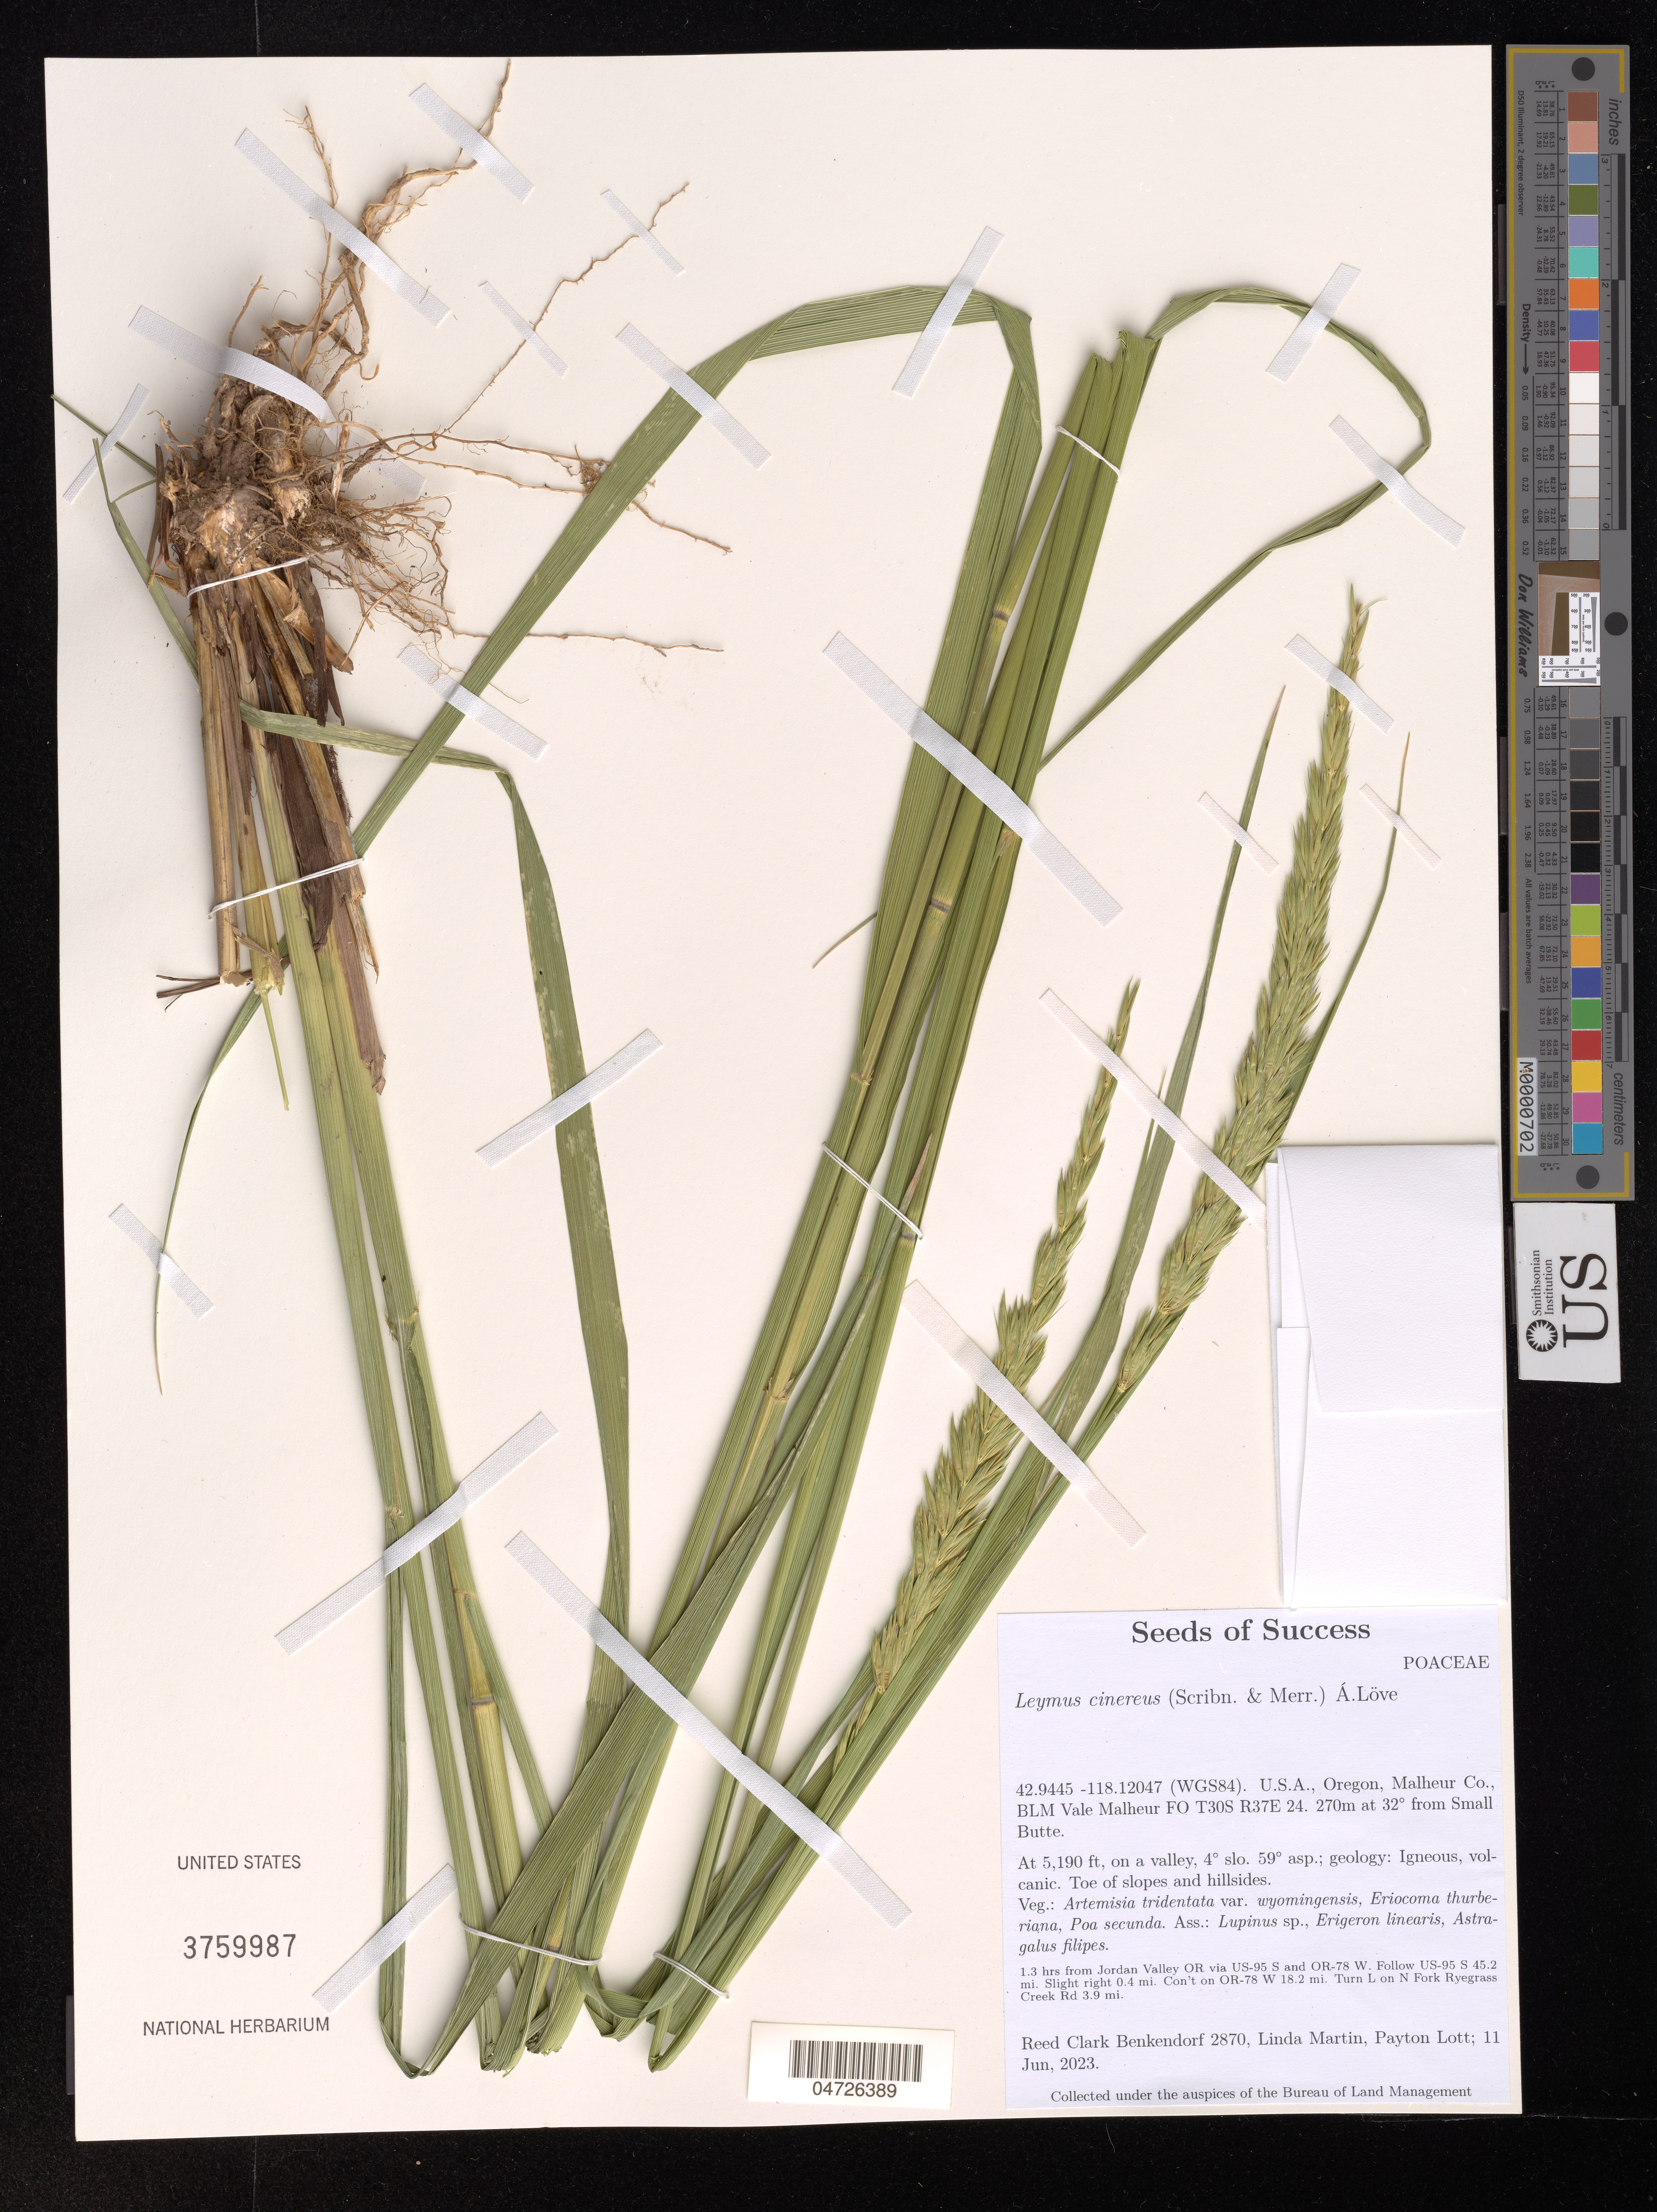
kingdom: Plantae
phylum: Tracheophyta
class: Liliopsida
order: Poales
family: Poaceae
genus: Leymus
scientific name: Leymus cinereus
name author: (Scribn. & Merr.) Á. Löve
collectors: R. Benkendorf, L. Martin & P. Lott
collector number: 2870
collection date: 2023-06-11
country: United States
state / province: Oregon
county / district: Malheur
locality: (WGS84). Malheur Co., BLM Vale Malheur FO T30S R37E 24. 270m at 32º from Small Butte. 1.3 hrs from Jordan Valley OR via US-95 S and OR-78 W. Follow US-95 S 45.2 mi. Slight right 0.4 mi. Con't on OR-78 W 18.2 mi. Turn L on N Fork Ryegrass Creek Rd 3.9 mi.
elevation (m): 1582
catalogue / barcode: US 3759987